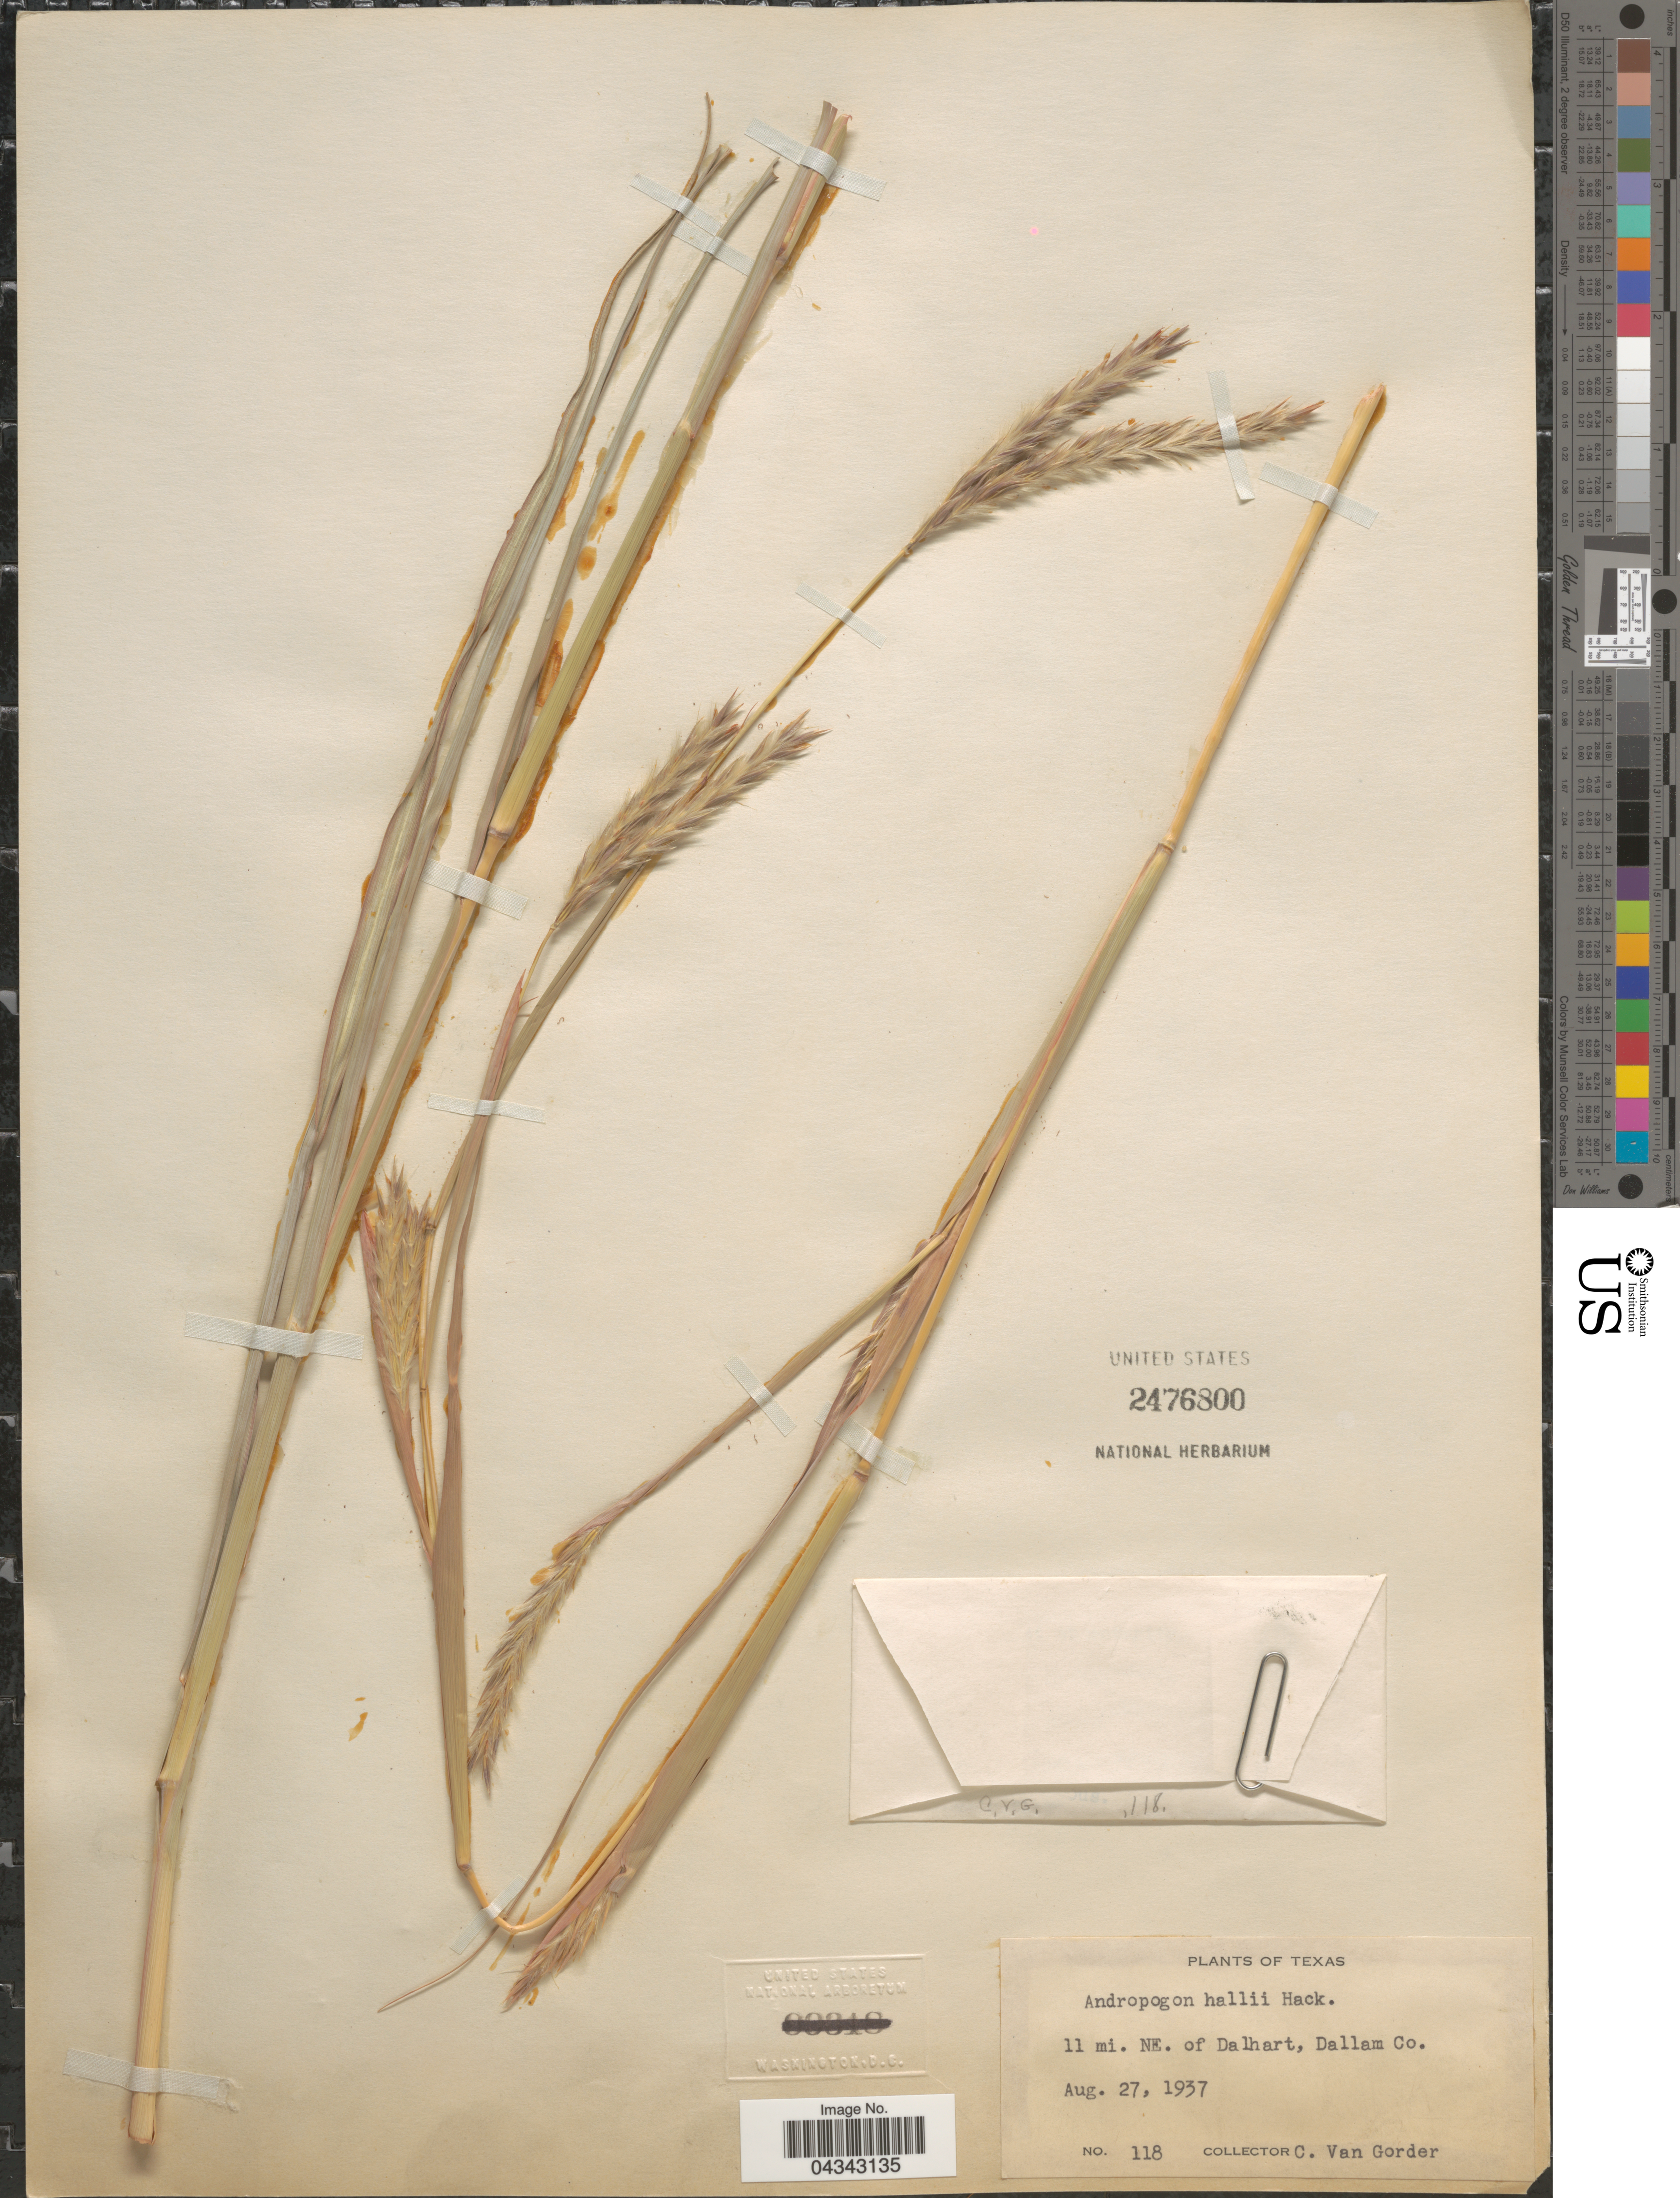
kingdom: Plantae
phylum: Tracheophyta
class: Liliopsida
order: Poales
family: Poaceae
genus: Andropogon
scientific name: Andropogon gerardii subsp. hallii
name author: (Hack.) Wipff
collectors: C. Van Gorder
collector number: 118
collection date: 1937-08-27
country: United States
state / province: Texas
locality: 11 mi. NE. of Dalhart, Dallam Co.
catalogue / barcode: US 2476800